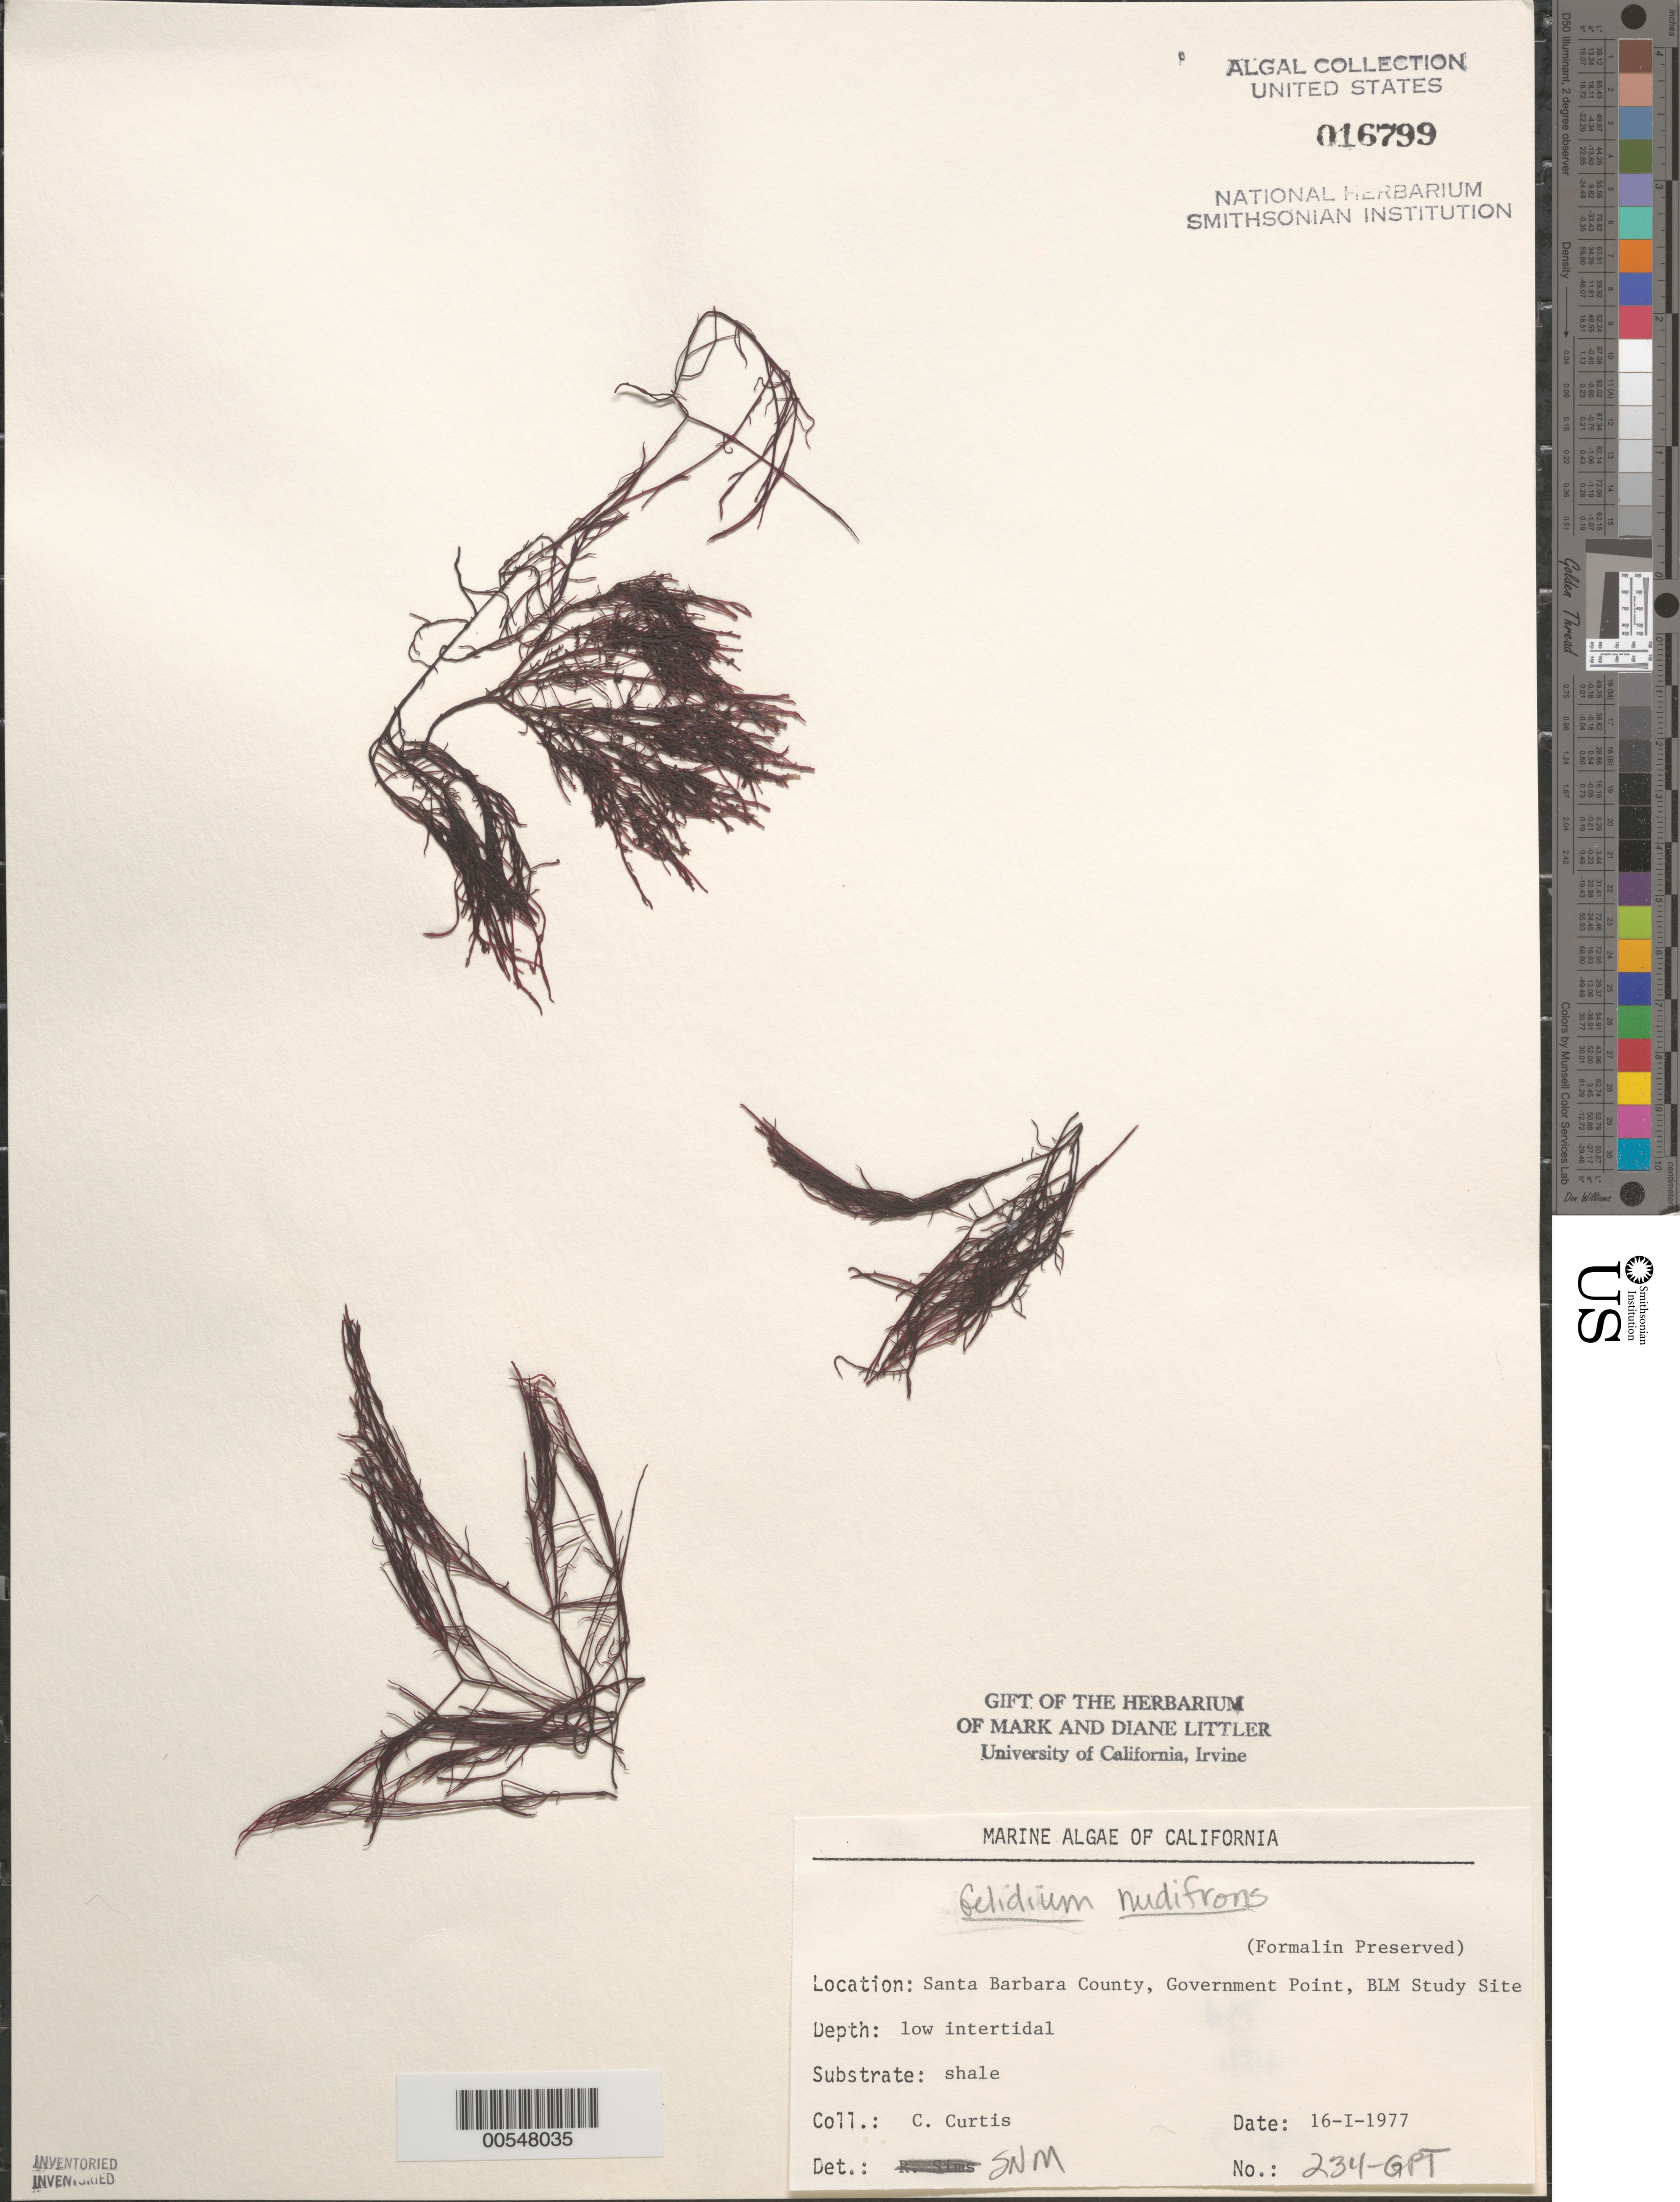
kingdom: Plantae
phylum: Rhodophyta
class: Florideophyceae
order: Gelidiales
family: Gelidiaceae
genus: Gelidium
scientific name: Gelidium nudifrons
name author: N.L. Gardner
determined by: Murray, S. N.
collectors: C. Curtis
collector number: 234-gpt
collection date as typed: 16 Jan 1977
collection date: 1977-01-16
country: United States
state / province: California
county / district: Santa Barbara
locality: Government Point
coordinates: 34 26'31"N, 120 24'06"W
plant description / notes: BLM-SOCALBIGHT Rocky Intertidal Survey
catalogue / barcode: US 16799